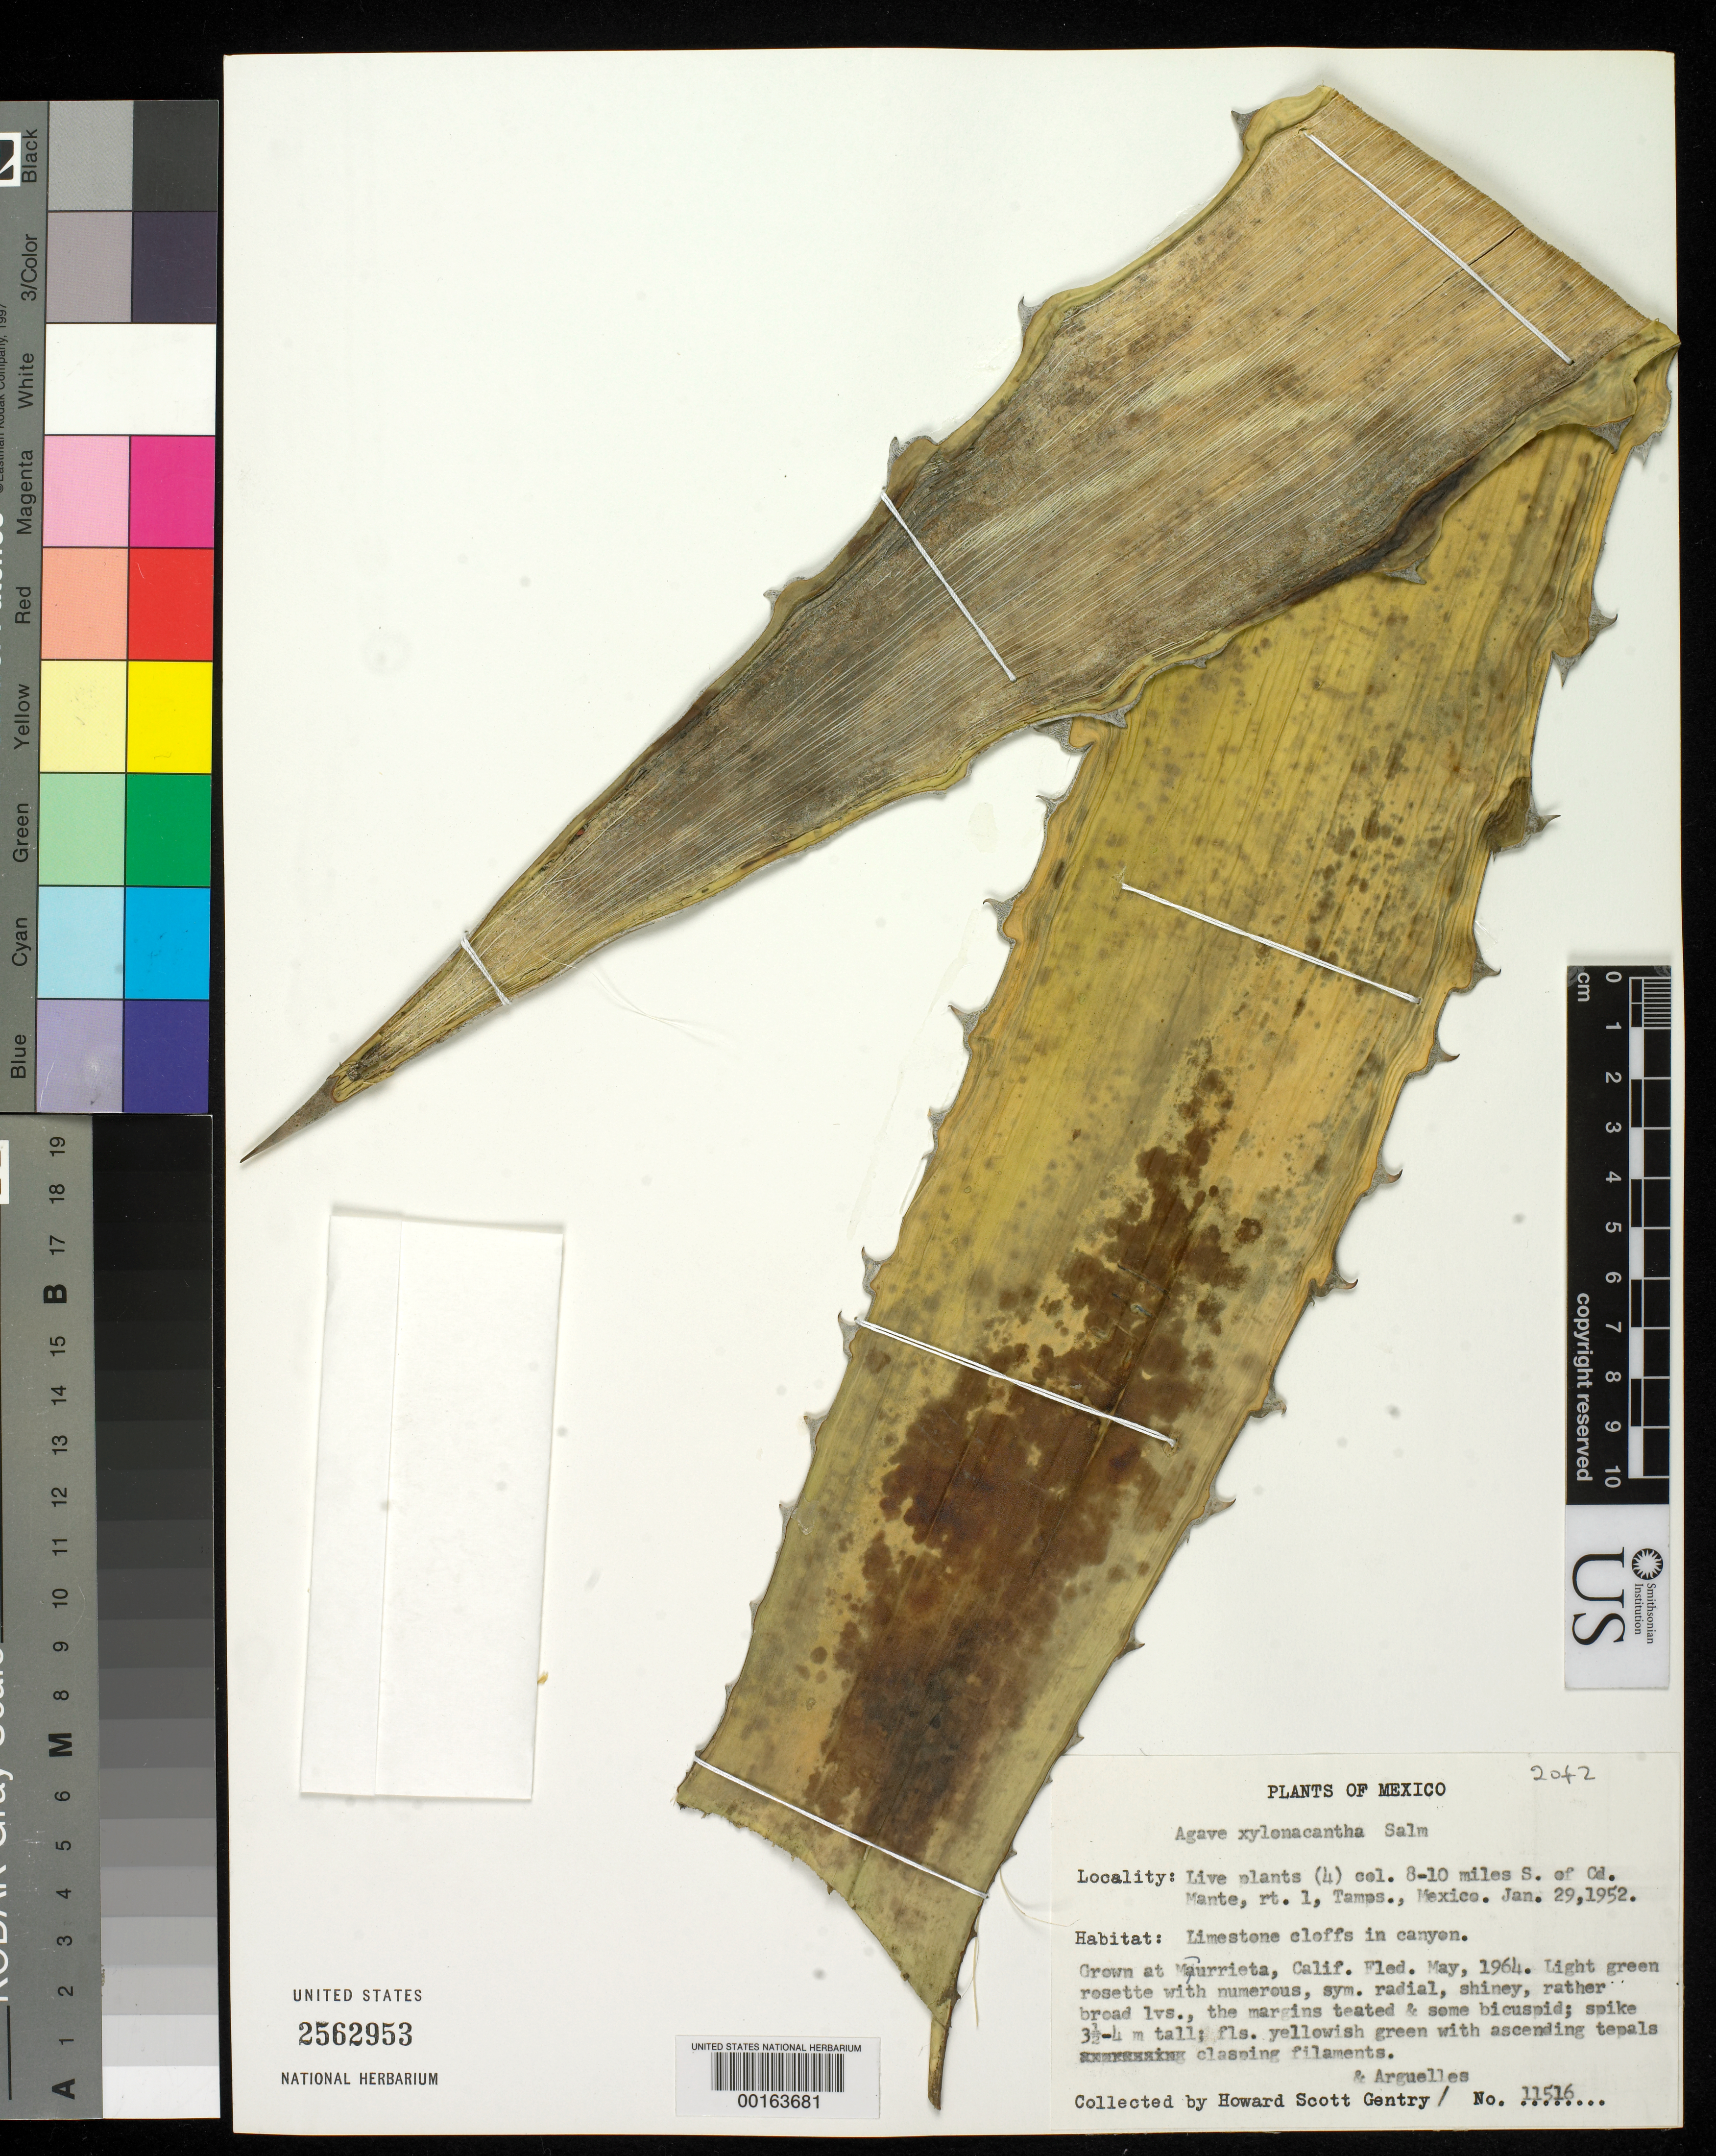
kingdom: Plantae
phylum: Tracheophyta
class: Liliopsida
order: Asparagales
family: Asparagaceae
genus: Agave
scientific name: Agave xylonacantha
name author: Salm-Dyck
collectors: H. S. Gentry & J. Arguelles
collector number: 11516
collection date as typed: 29 Jan 1952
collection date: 1952-01-29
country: Mexico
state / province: Tamaulipas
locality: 8-10 mi S of Cd Mante, rt 1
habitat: Limestone cliffs in canyon; transplanted and grown, murrietta,ca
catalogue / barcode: US 2562953